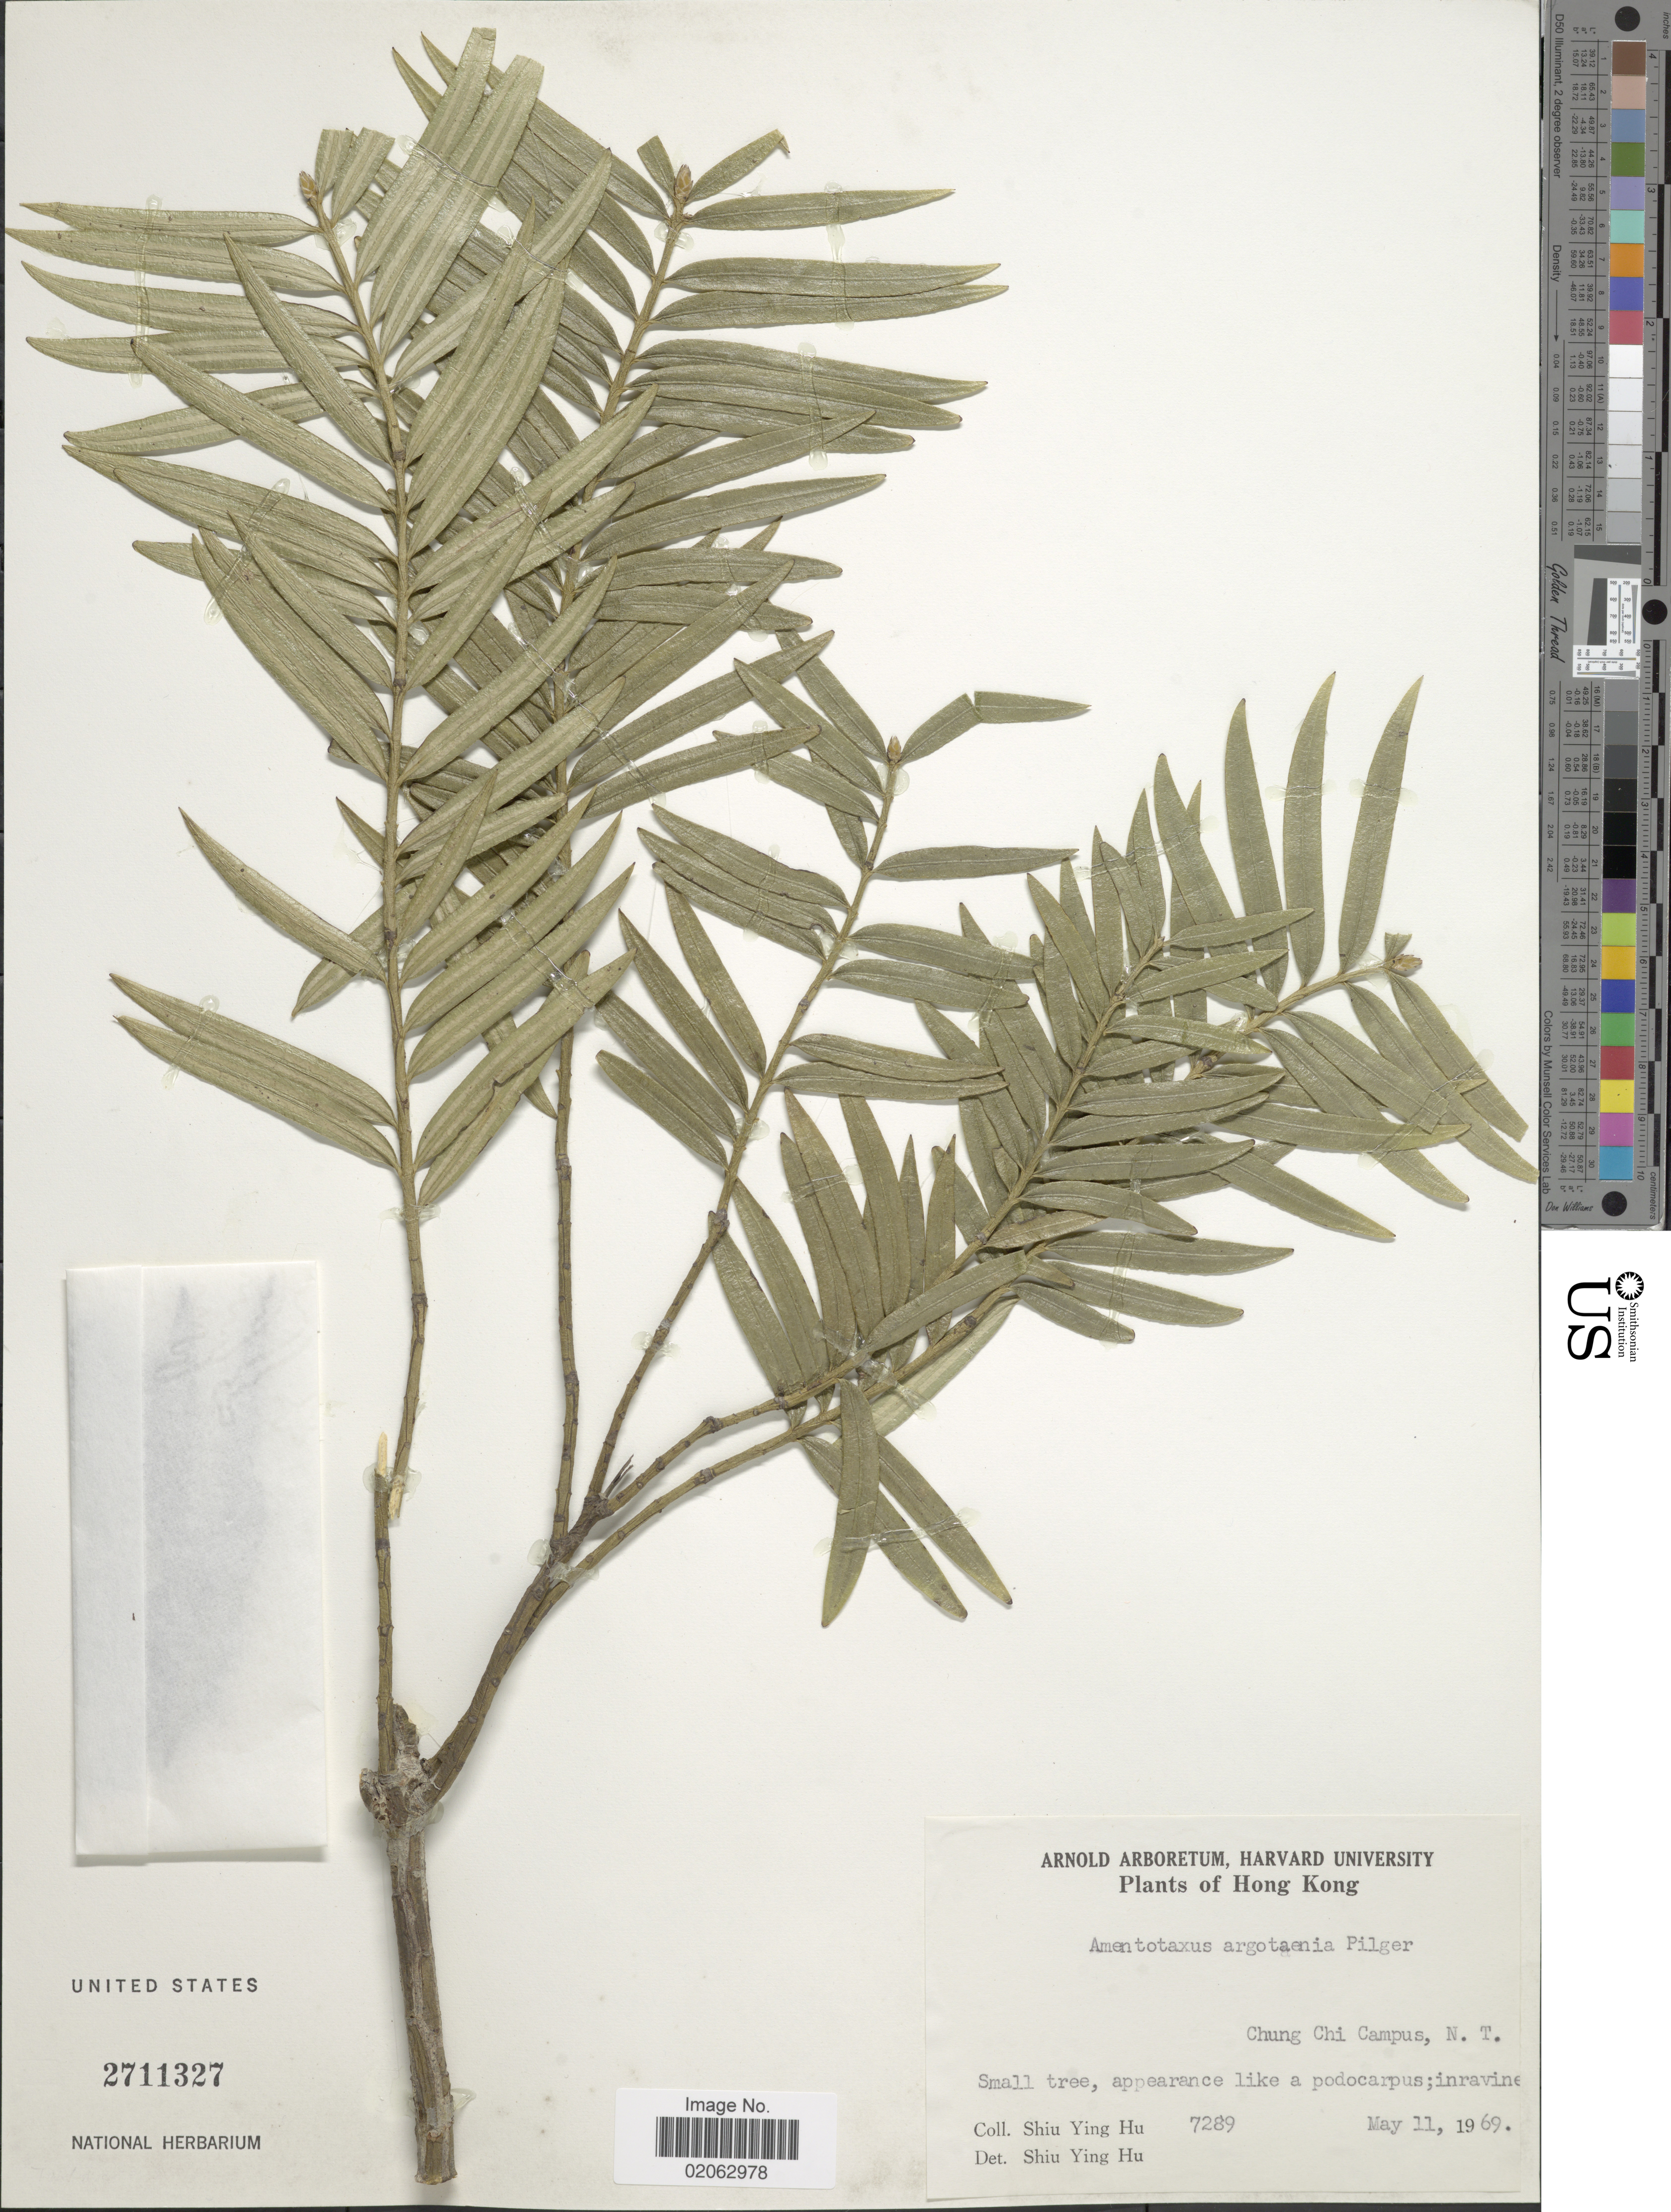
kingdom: Plantae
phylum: Tracheophyta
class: Pinopsida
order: Pinales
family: Taxaceae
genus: Amentotaxus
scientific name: Amentotaxus argotaenia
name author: (Hance) Pilg.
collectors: S. Y. Hu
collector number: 7289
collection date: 1969-05-11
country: China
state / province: Hong Kong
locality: Chung Chi Campus, N. T.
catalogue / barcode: US 2711327